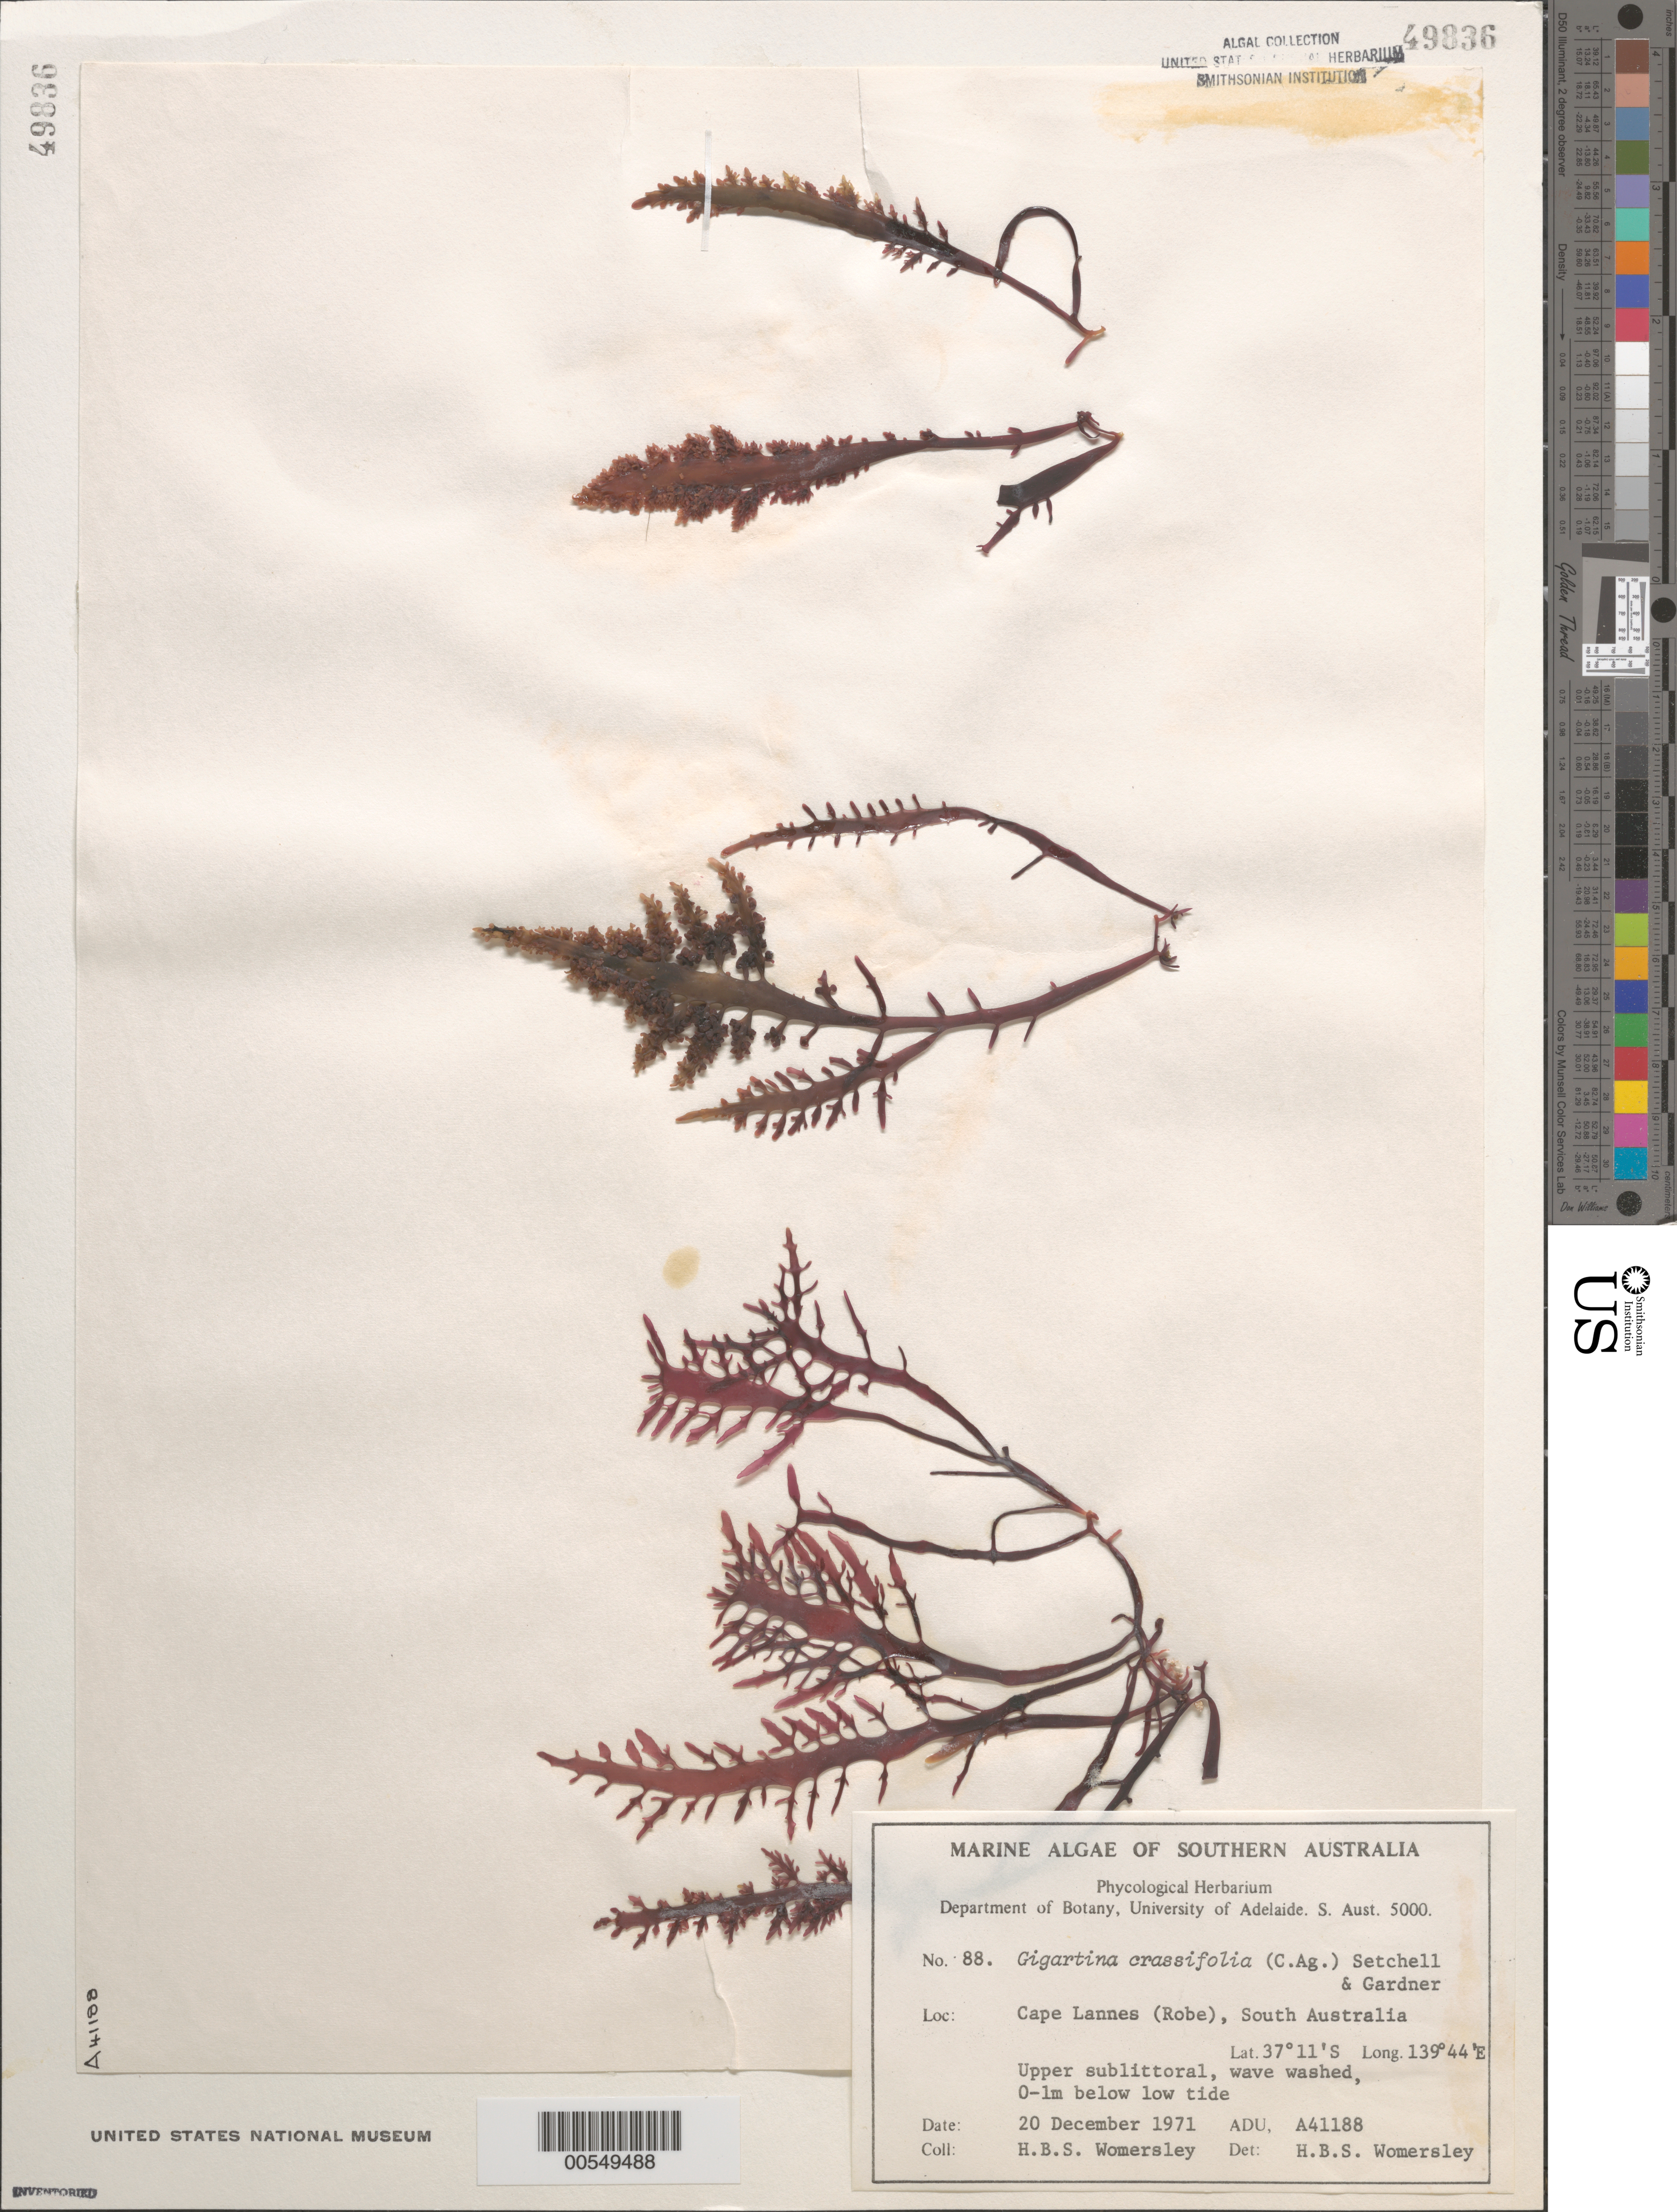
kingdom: Plantae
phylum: Rhodophyta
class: Florideophyceae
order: Gigartinales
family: Gigartinaceae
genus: Gigartina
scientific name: Gigartina crassifolia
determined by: Womersley, H. B. S.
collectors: H. B. S. Womersley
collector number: ADU A41188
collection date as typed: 20 Dec 1971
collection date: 1971-12-20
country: Australia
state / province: South Australia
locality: Cape Lannes, Robe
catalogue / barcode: US 49836